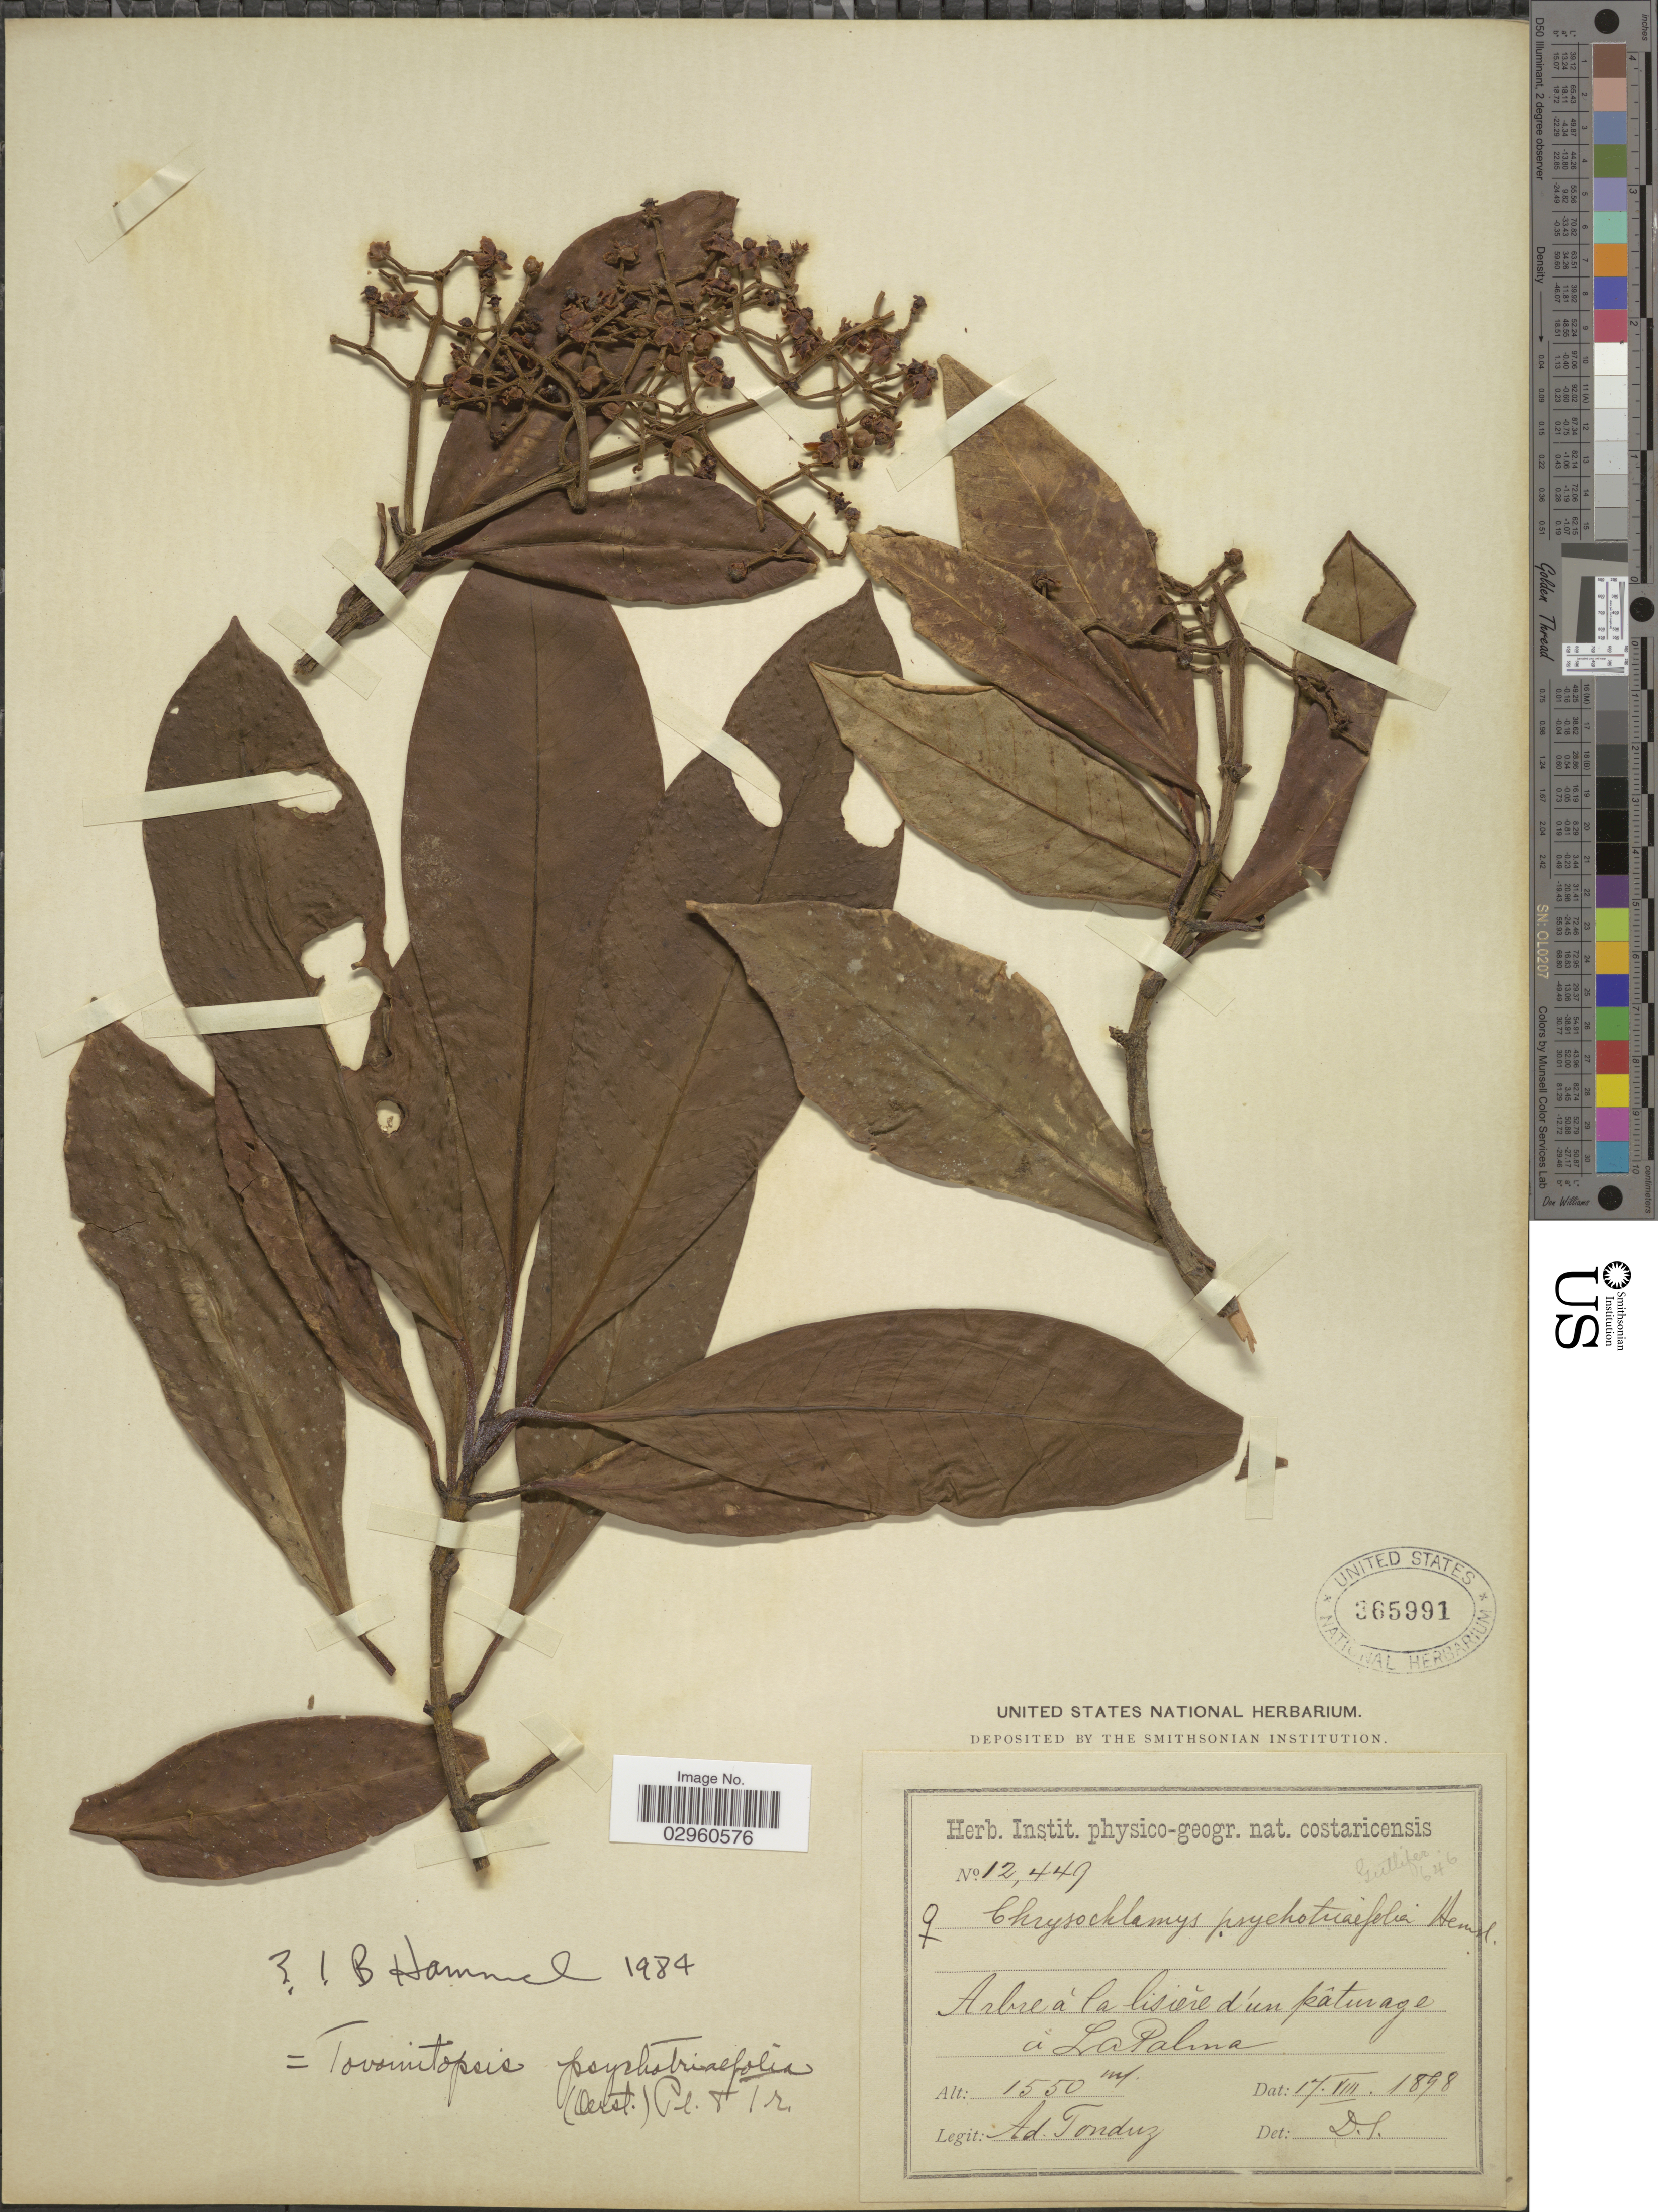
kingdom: Plantae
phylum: Tracheophyta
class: Magnoliopsida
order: Malpighiales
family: Clusiaceae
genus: Chrysochlamys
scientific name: Chrysochlamys psychotriifolia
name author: (Oerst. et al.) Hemsl.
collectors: A. Tonduz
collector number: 12447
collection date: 1898-08-17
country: Costa Rica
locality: Arbre á la lisière d'un pâturage á La Palma.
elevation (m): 1550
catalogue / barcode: US 365991